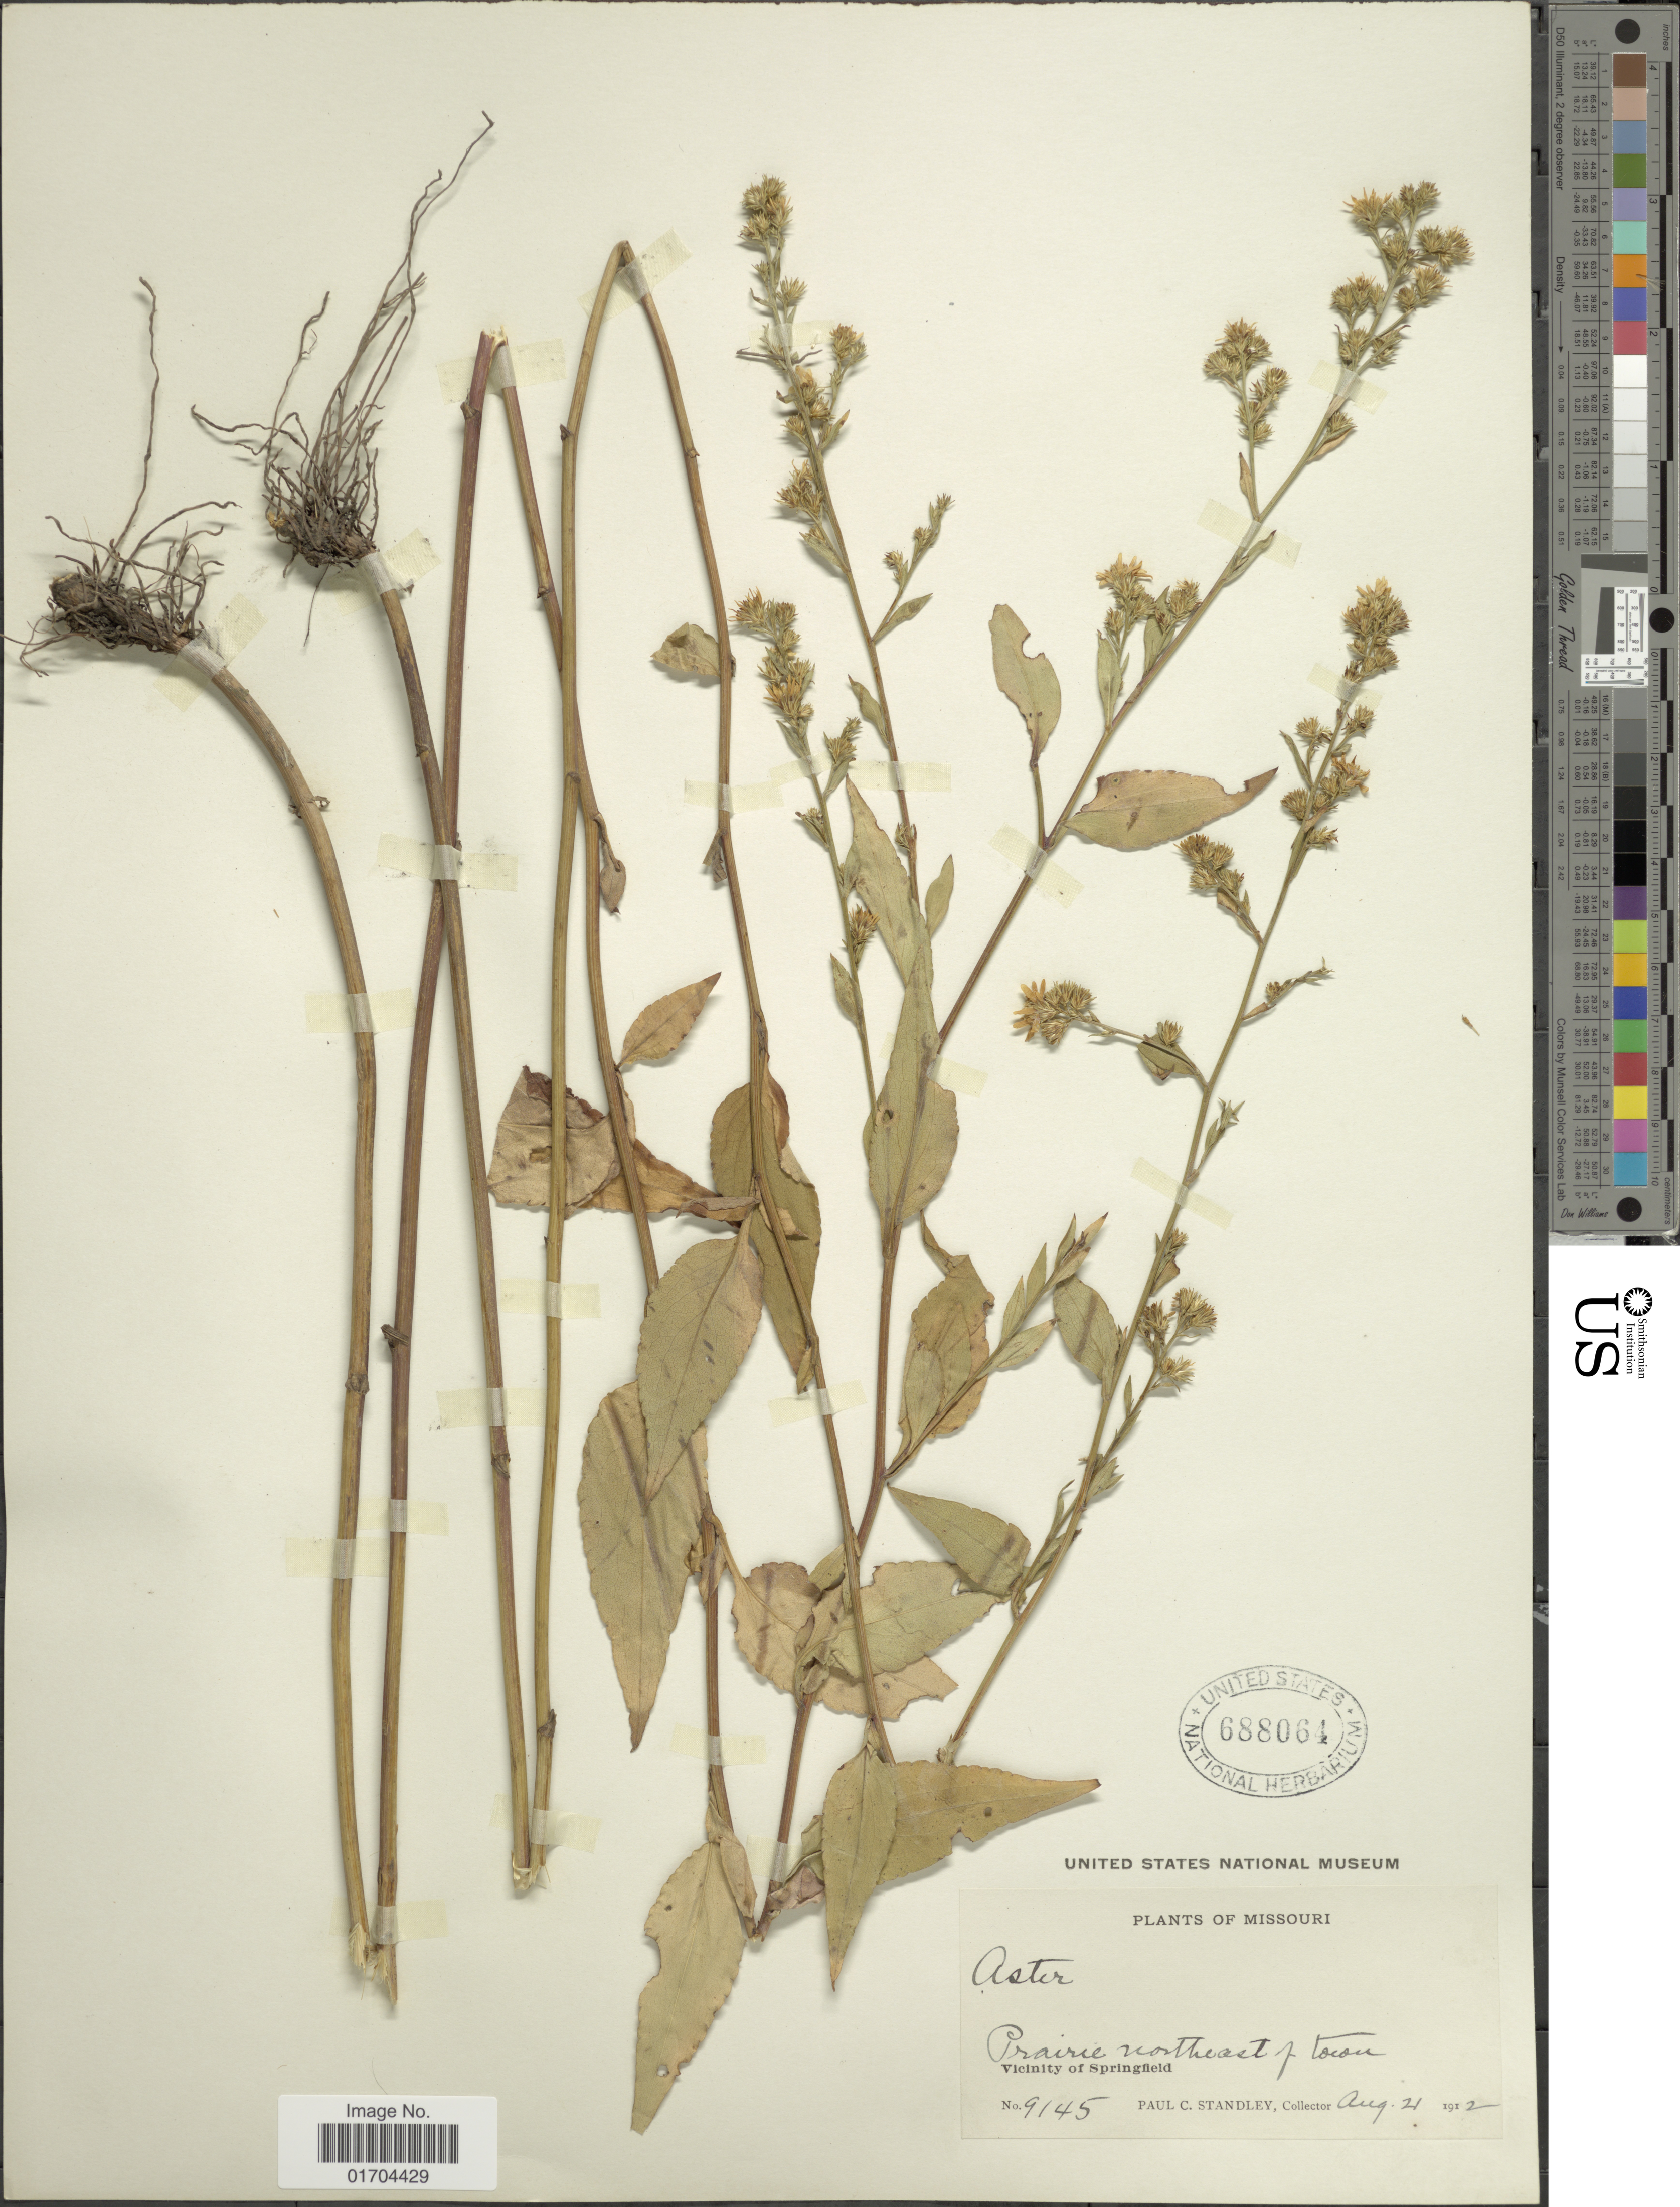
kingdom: Plantae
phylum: Tracheophyta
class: Magnoliopsida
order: Asterales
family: Asteraceae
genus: Symphyotrichum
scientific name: Symphyotrichum sp.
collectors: P. C. Standley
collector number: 9145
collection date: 1912-08-21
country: United States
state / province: Missouri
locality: Northeast of town, Vicinity of Springfiel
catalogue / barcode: US 688064